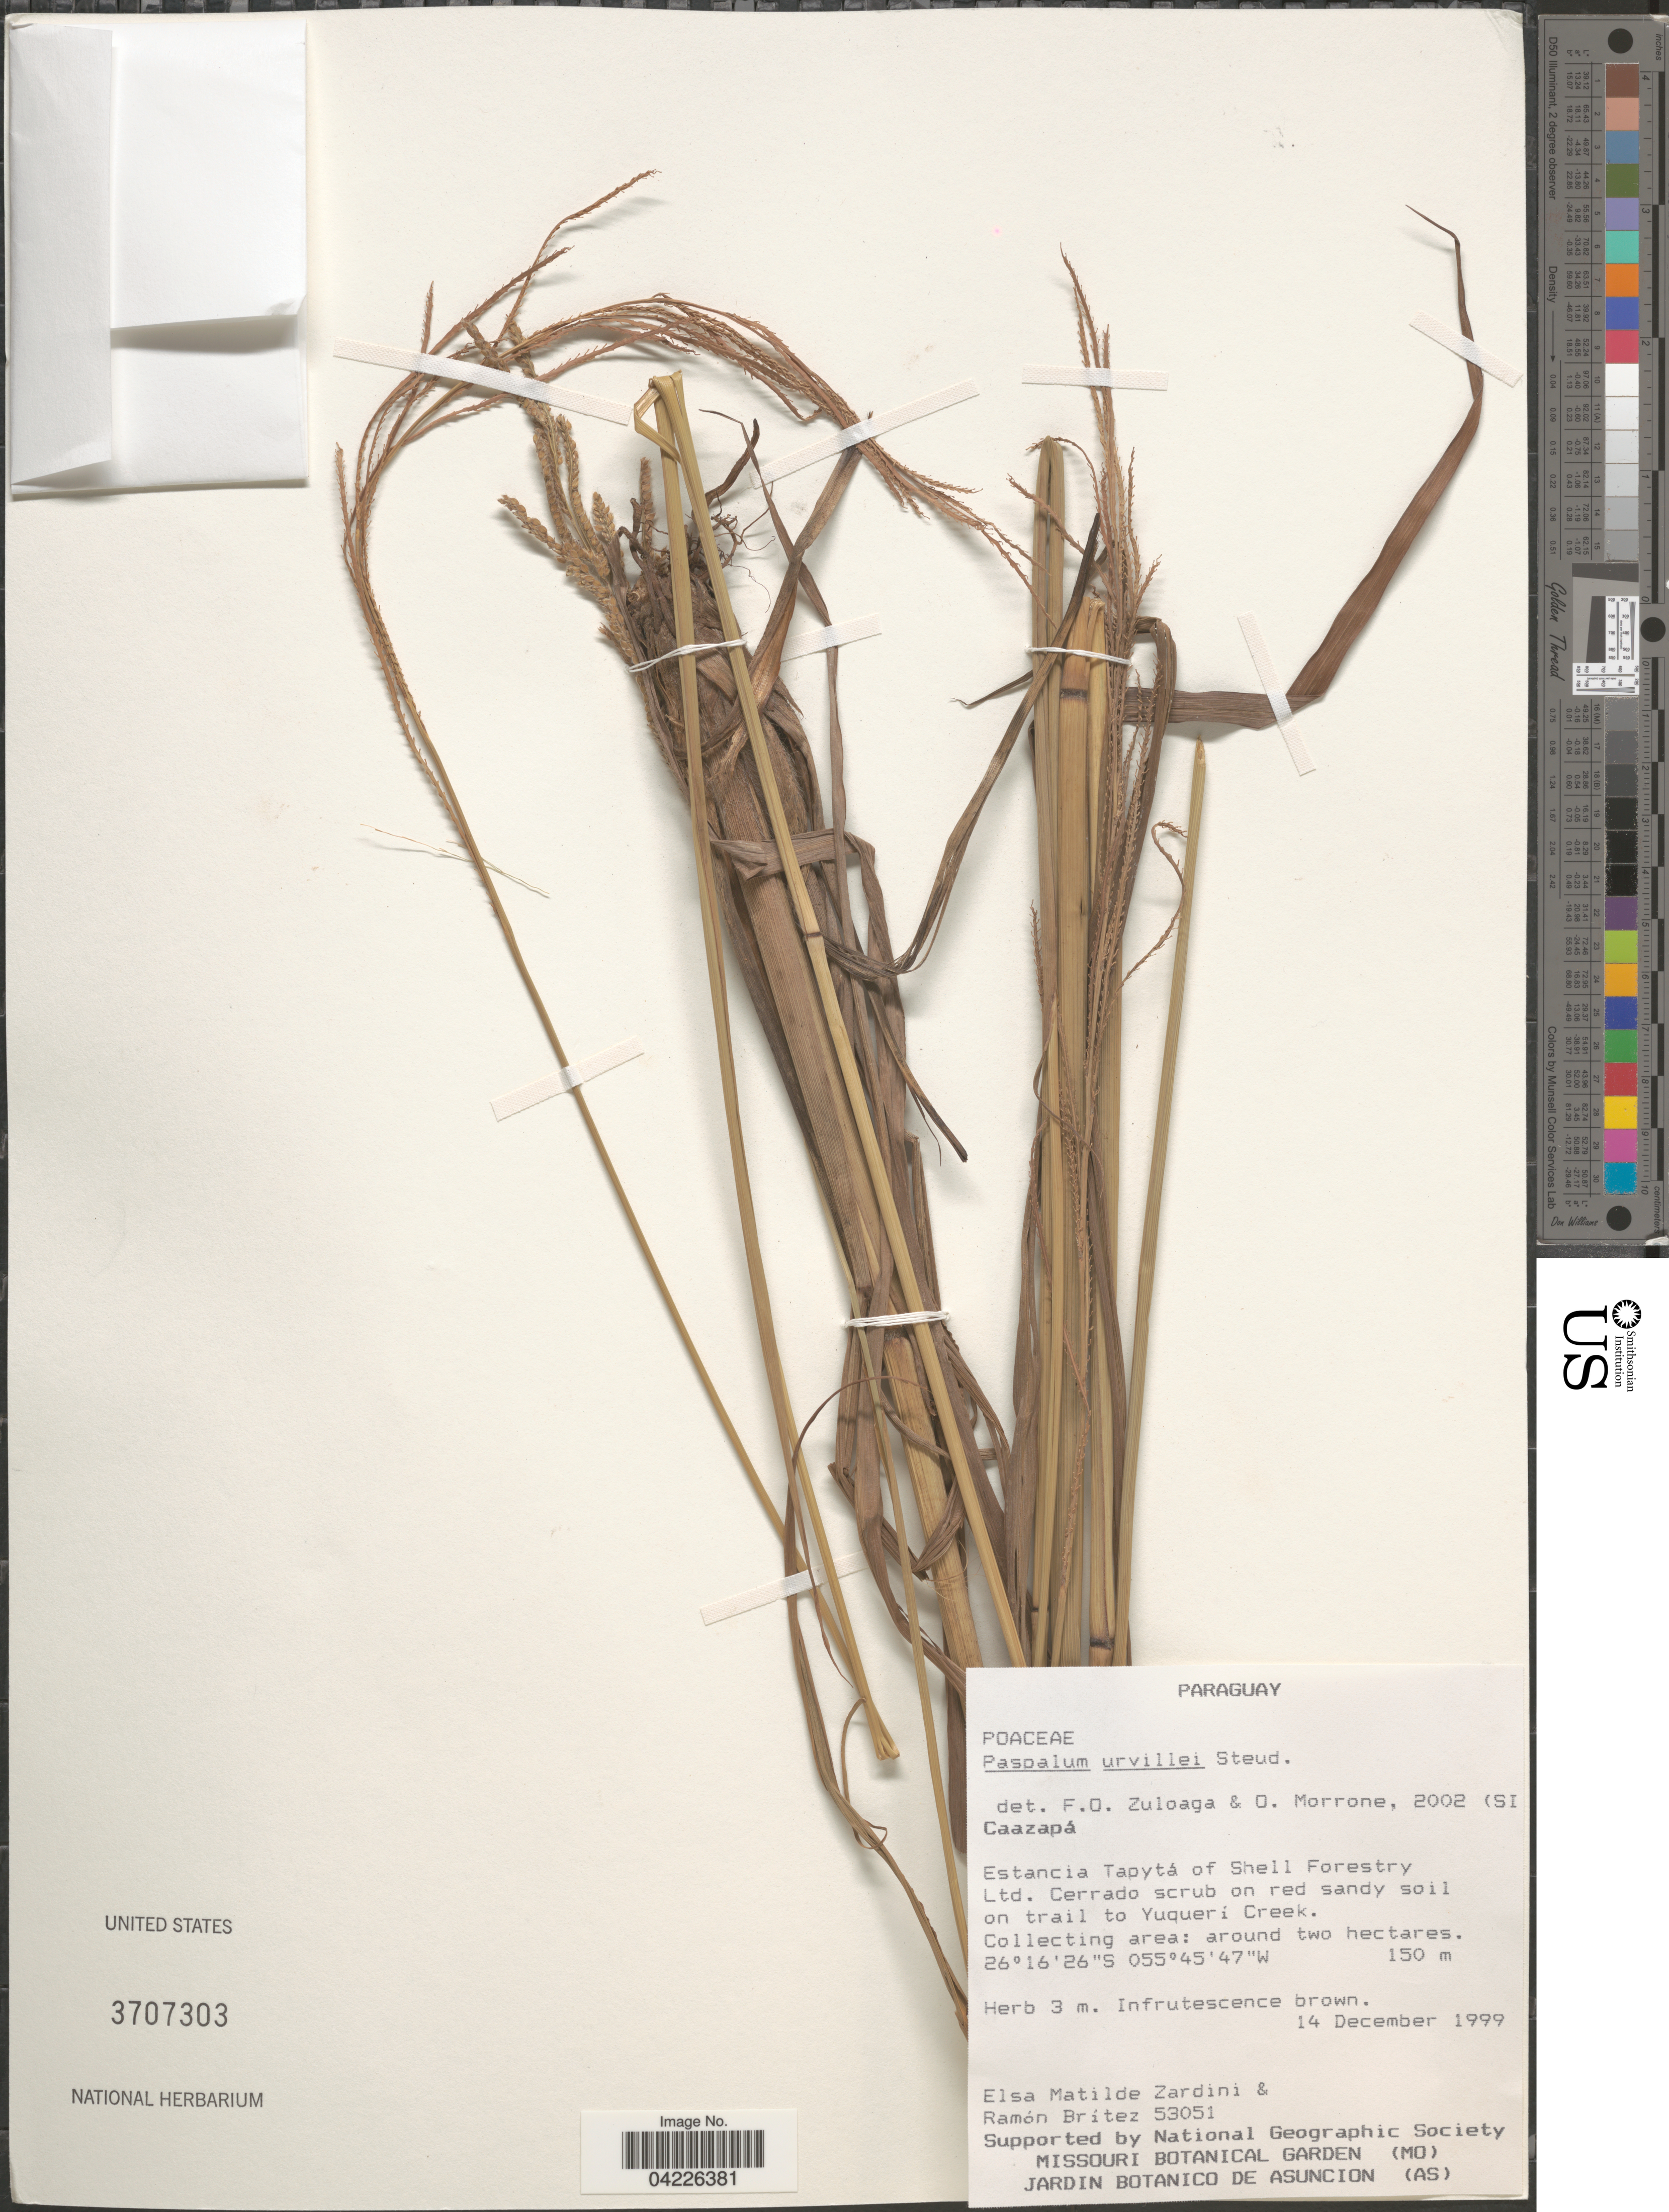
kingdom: Plantae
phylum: Tracheophyta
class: Liliopsida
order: Poales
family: Poaceae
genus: Paspalum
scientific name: Paspalum urvillei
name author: Steud.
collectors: E. M. Zardini & R. Brítez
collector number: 53051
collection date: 1999-12-14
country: Paraguay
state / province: Caazapa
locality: Estancia Tapytá of Shell Forestry Ltd. On trail to Yuqueri Creek.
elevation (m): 150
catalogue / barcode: US 3707303